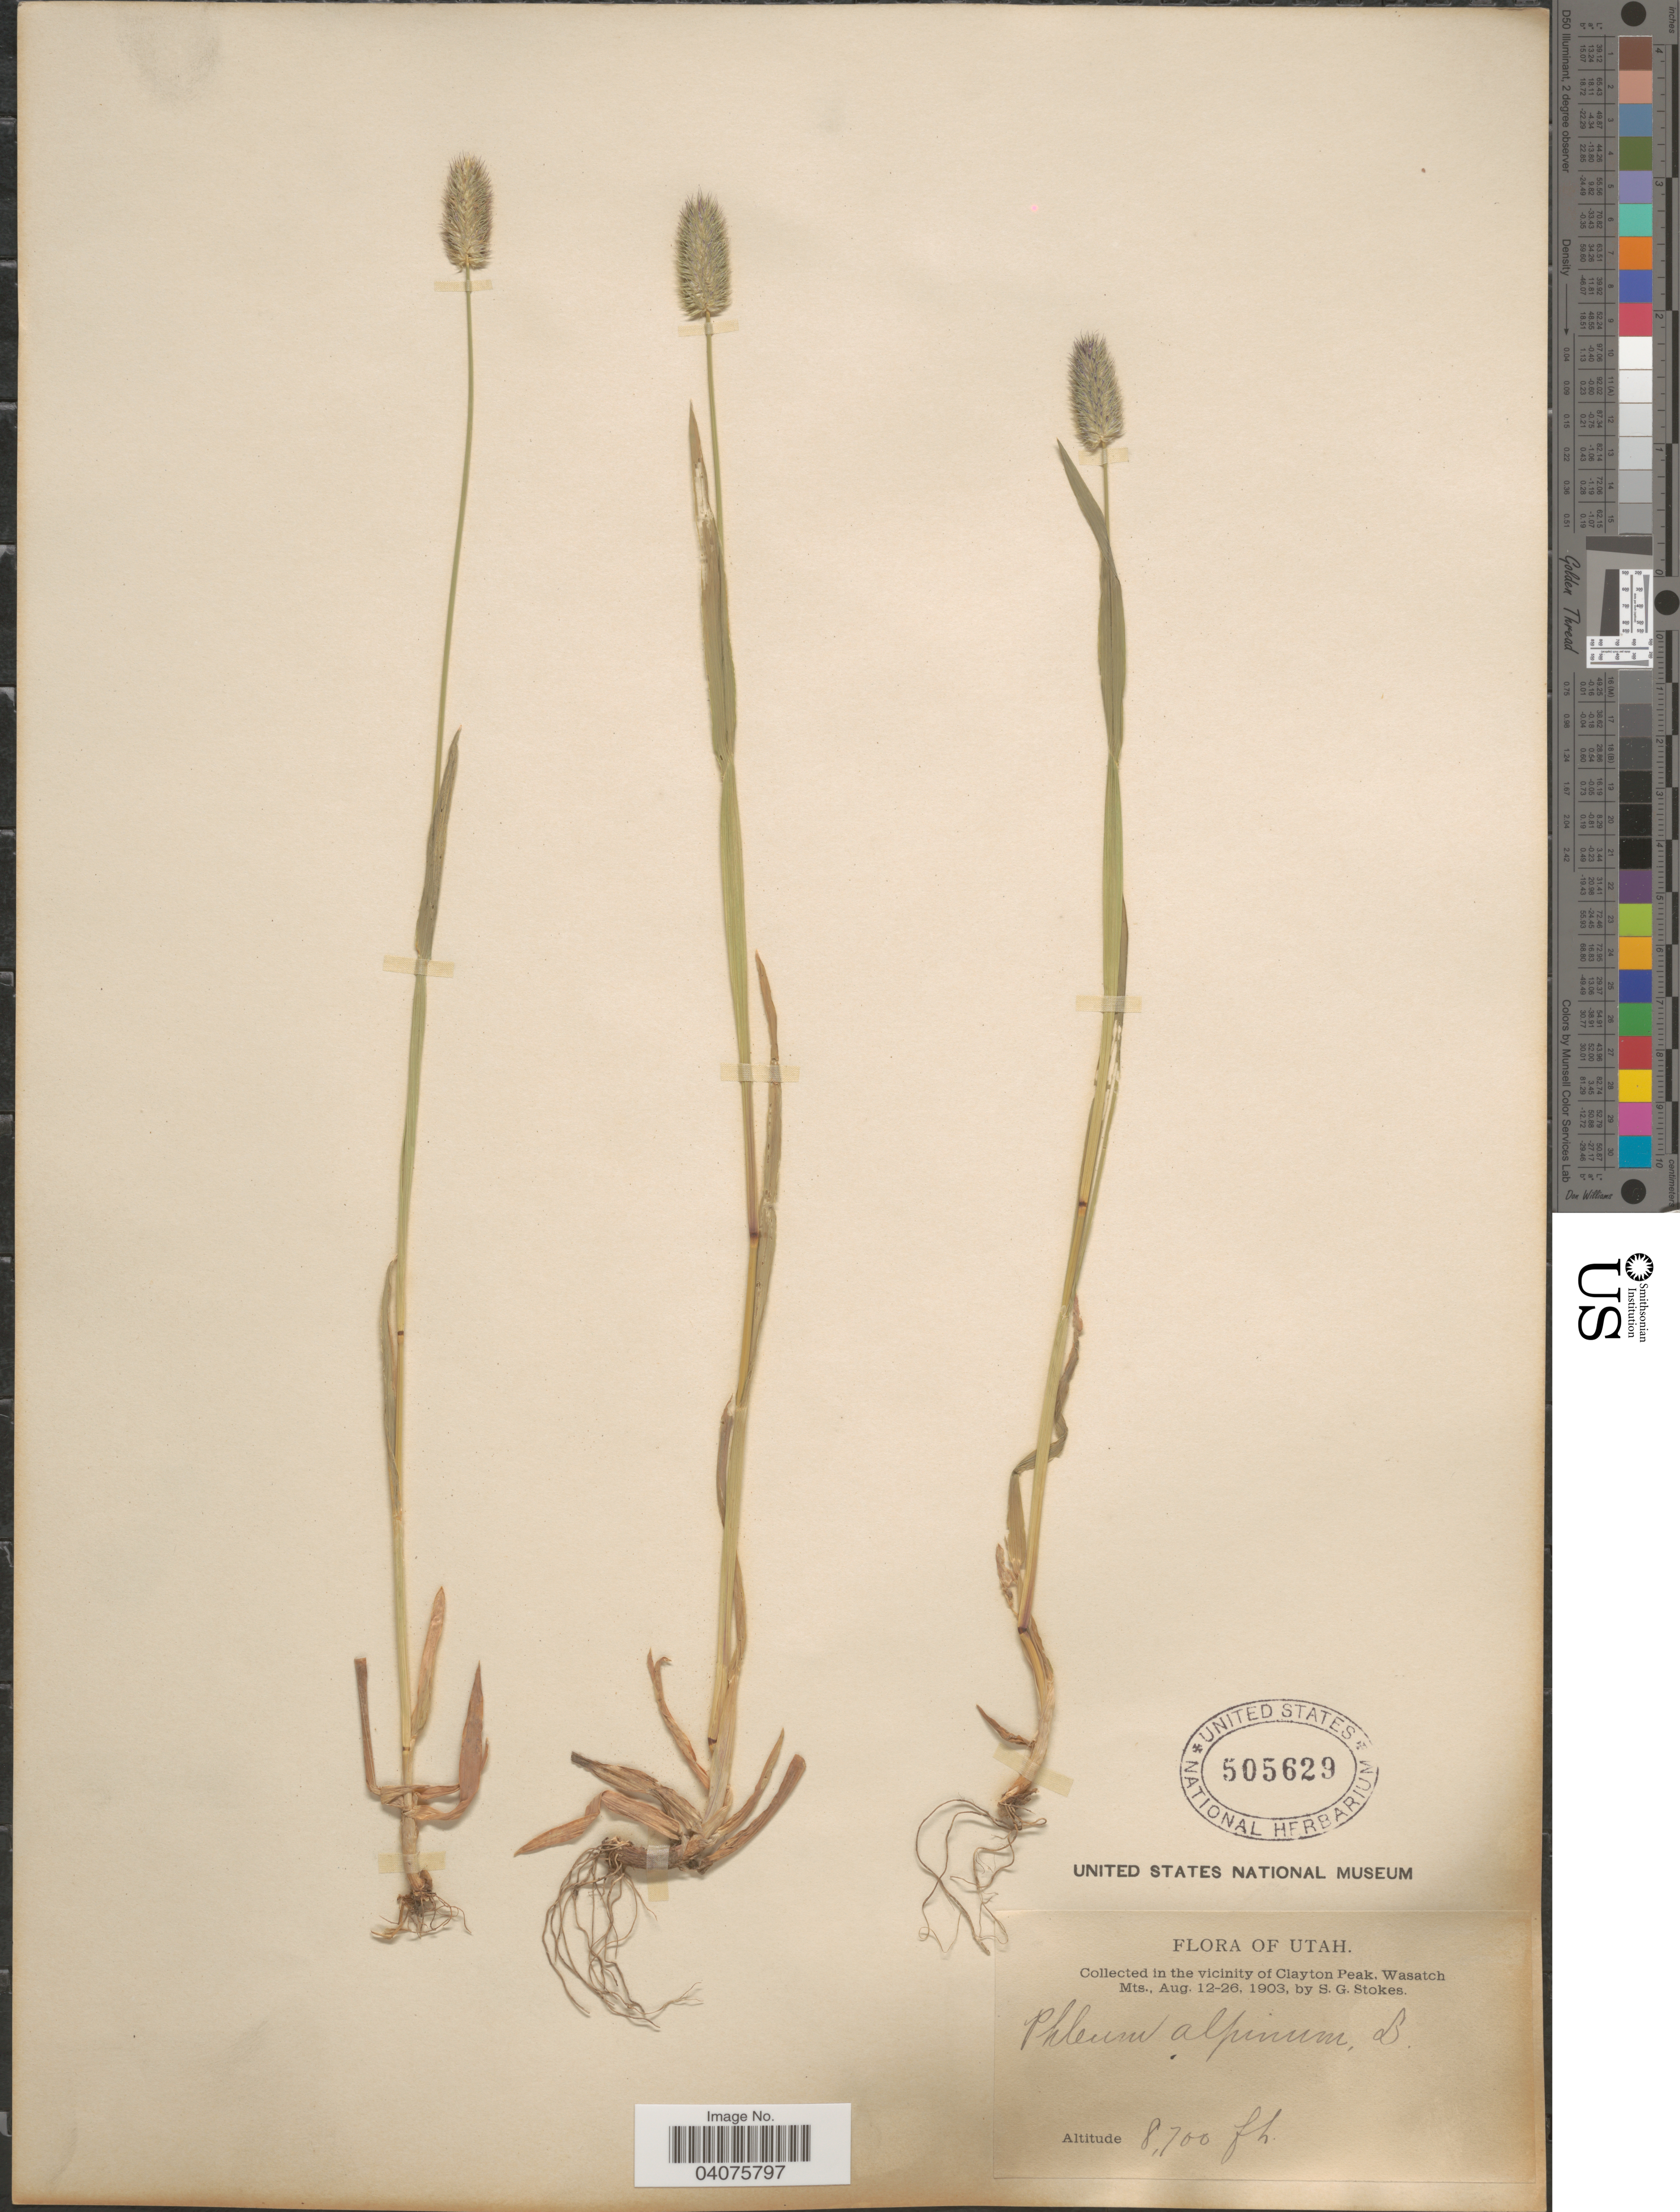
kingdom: Plantae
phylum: Tracheophyta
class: Liliopsida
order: Poales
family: Poaceae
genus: Phleum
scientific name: Phleum alpinum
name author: L.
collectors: S. G. Stokes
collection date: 1903-08-12/1903-08-26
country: United States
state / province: Utah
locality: In the vicinity of Clayton Peak, Wasatch Mts.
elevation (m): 2652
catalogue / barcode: US 505629